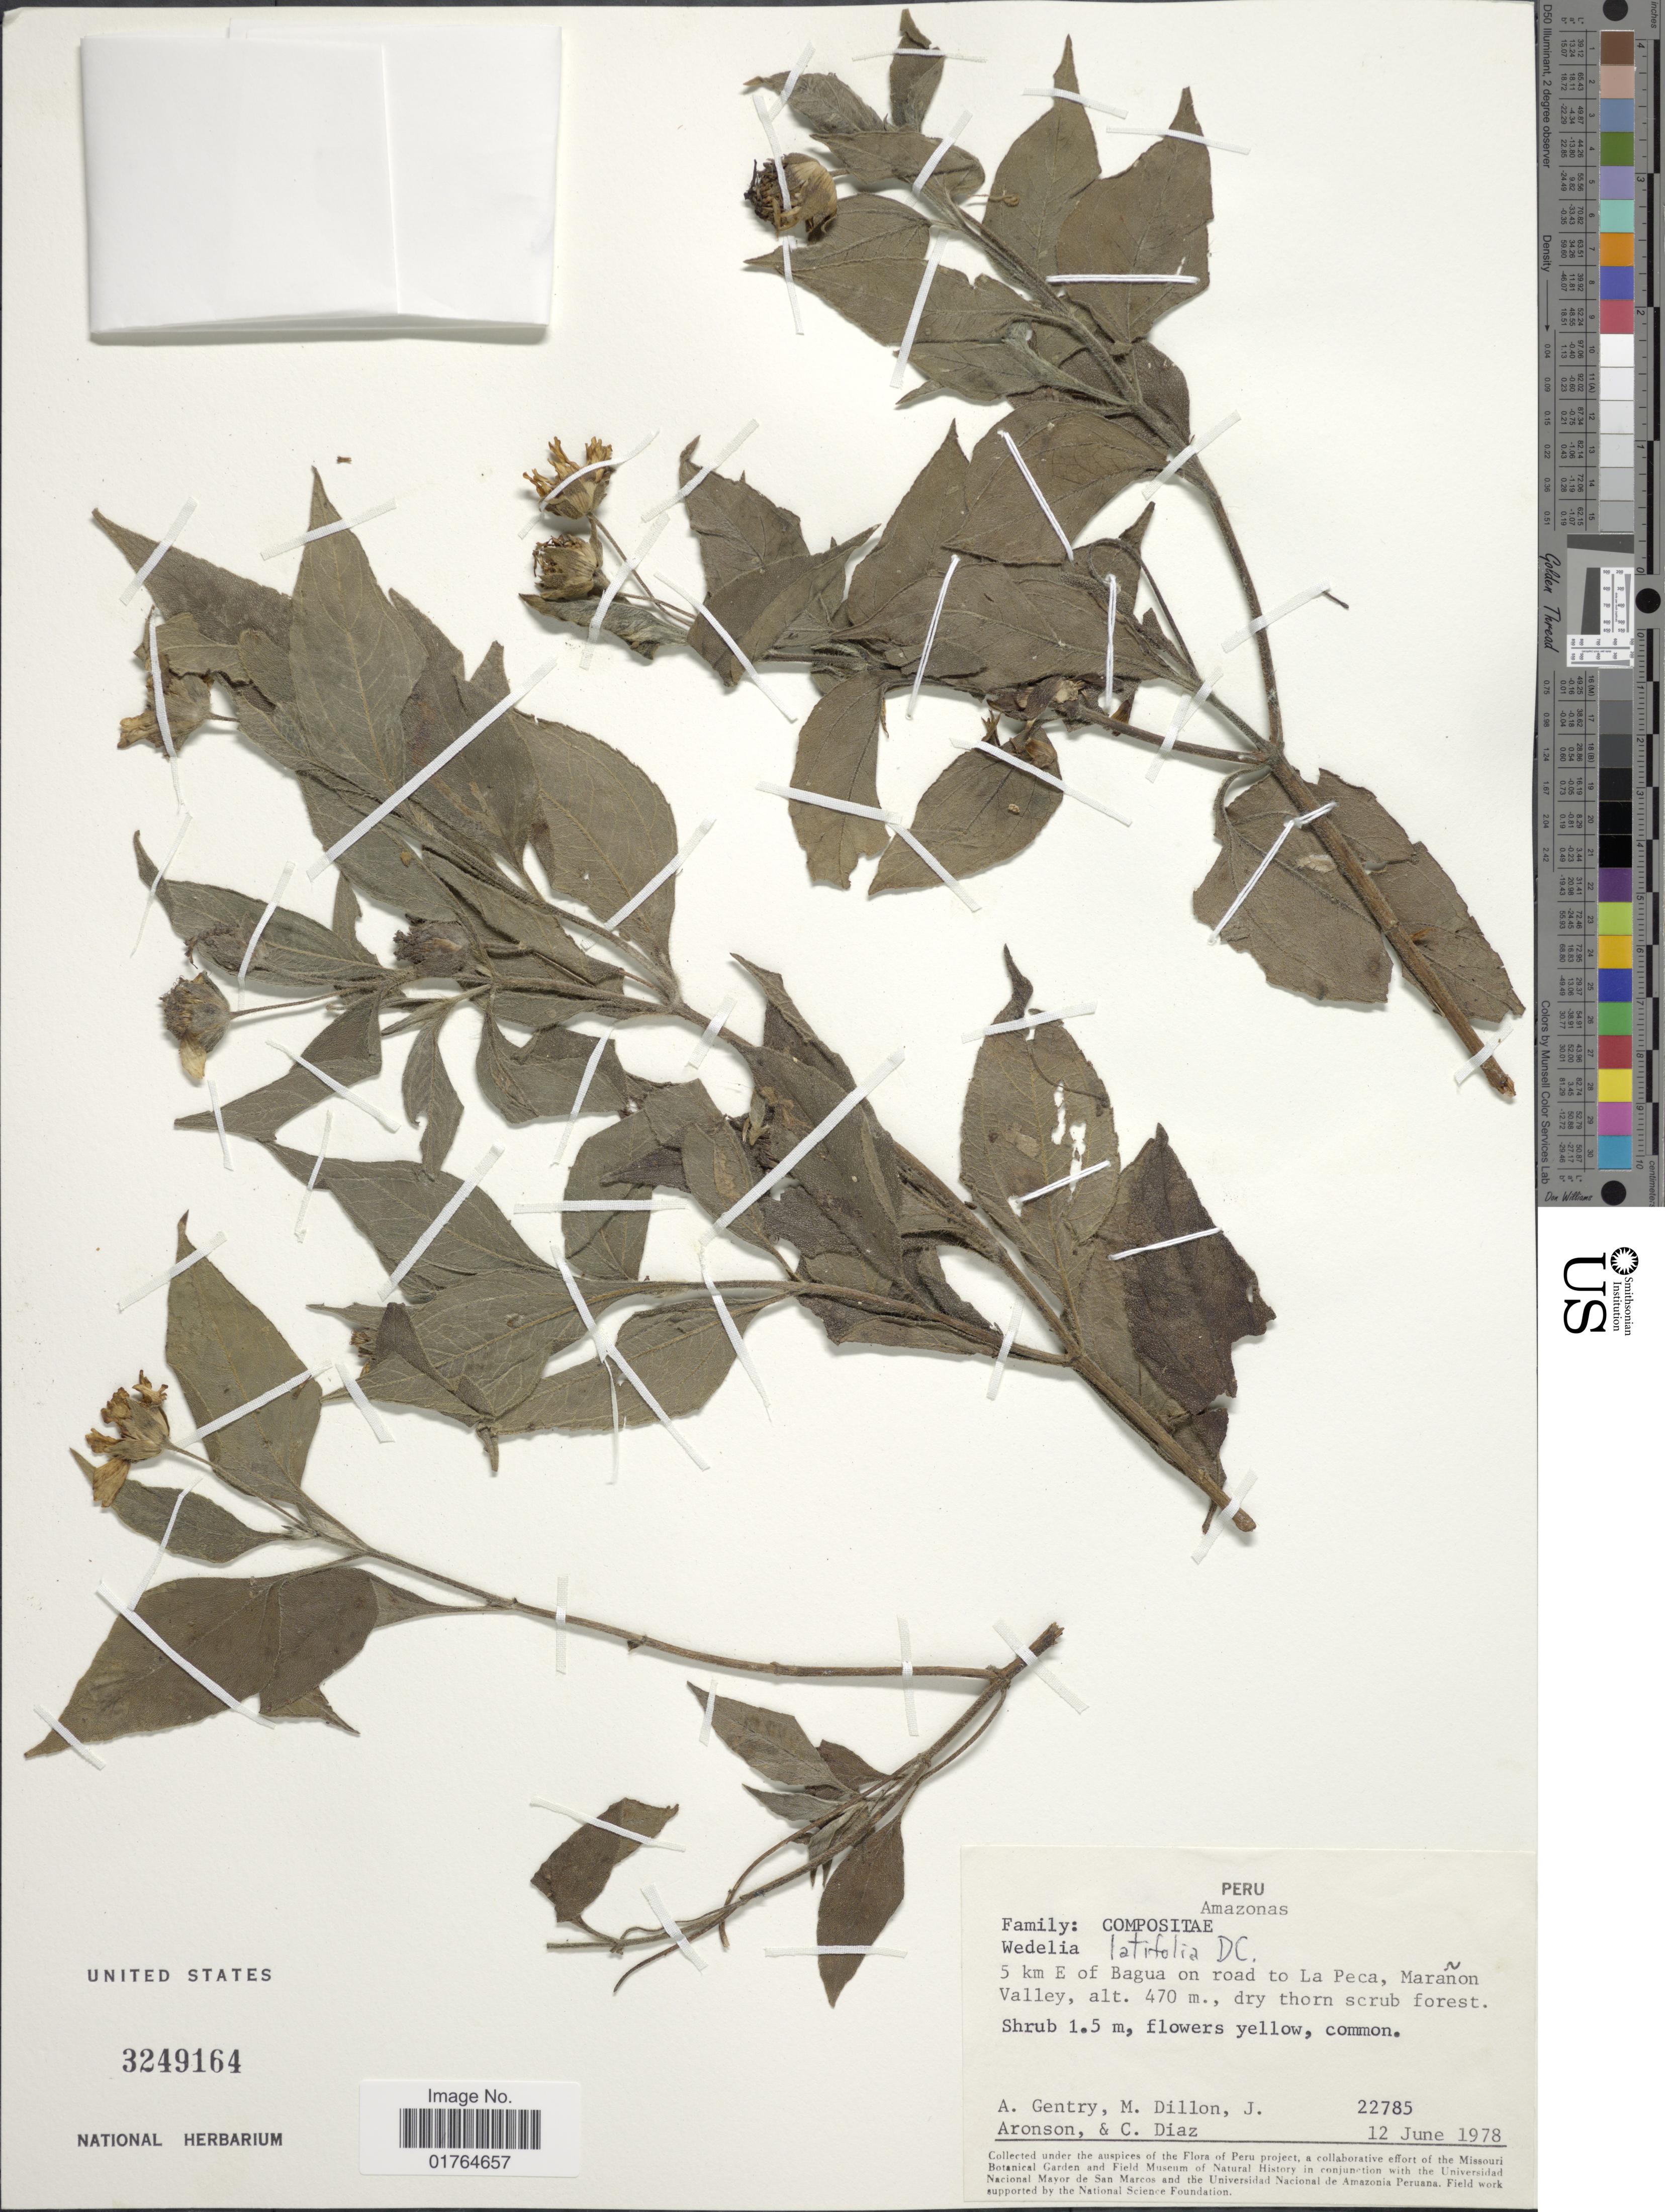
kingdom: Plantae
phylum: Tracheophyta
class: Magnoliopsida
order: Asterales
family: Asteraceae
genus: Wedelia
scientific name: Wedelia latifolia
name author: DC.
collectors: A. H. Gentry, M. O. Dillon, J. Aronson & C. Díaz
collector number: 22785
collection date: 1978-06-12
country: Peru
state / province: Amazonas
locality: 5 km E of Bagua on road to La Peca, Maranon Valley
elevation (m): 470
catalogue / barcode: US 3249164